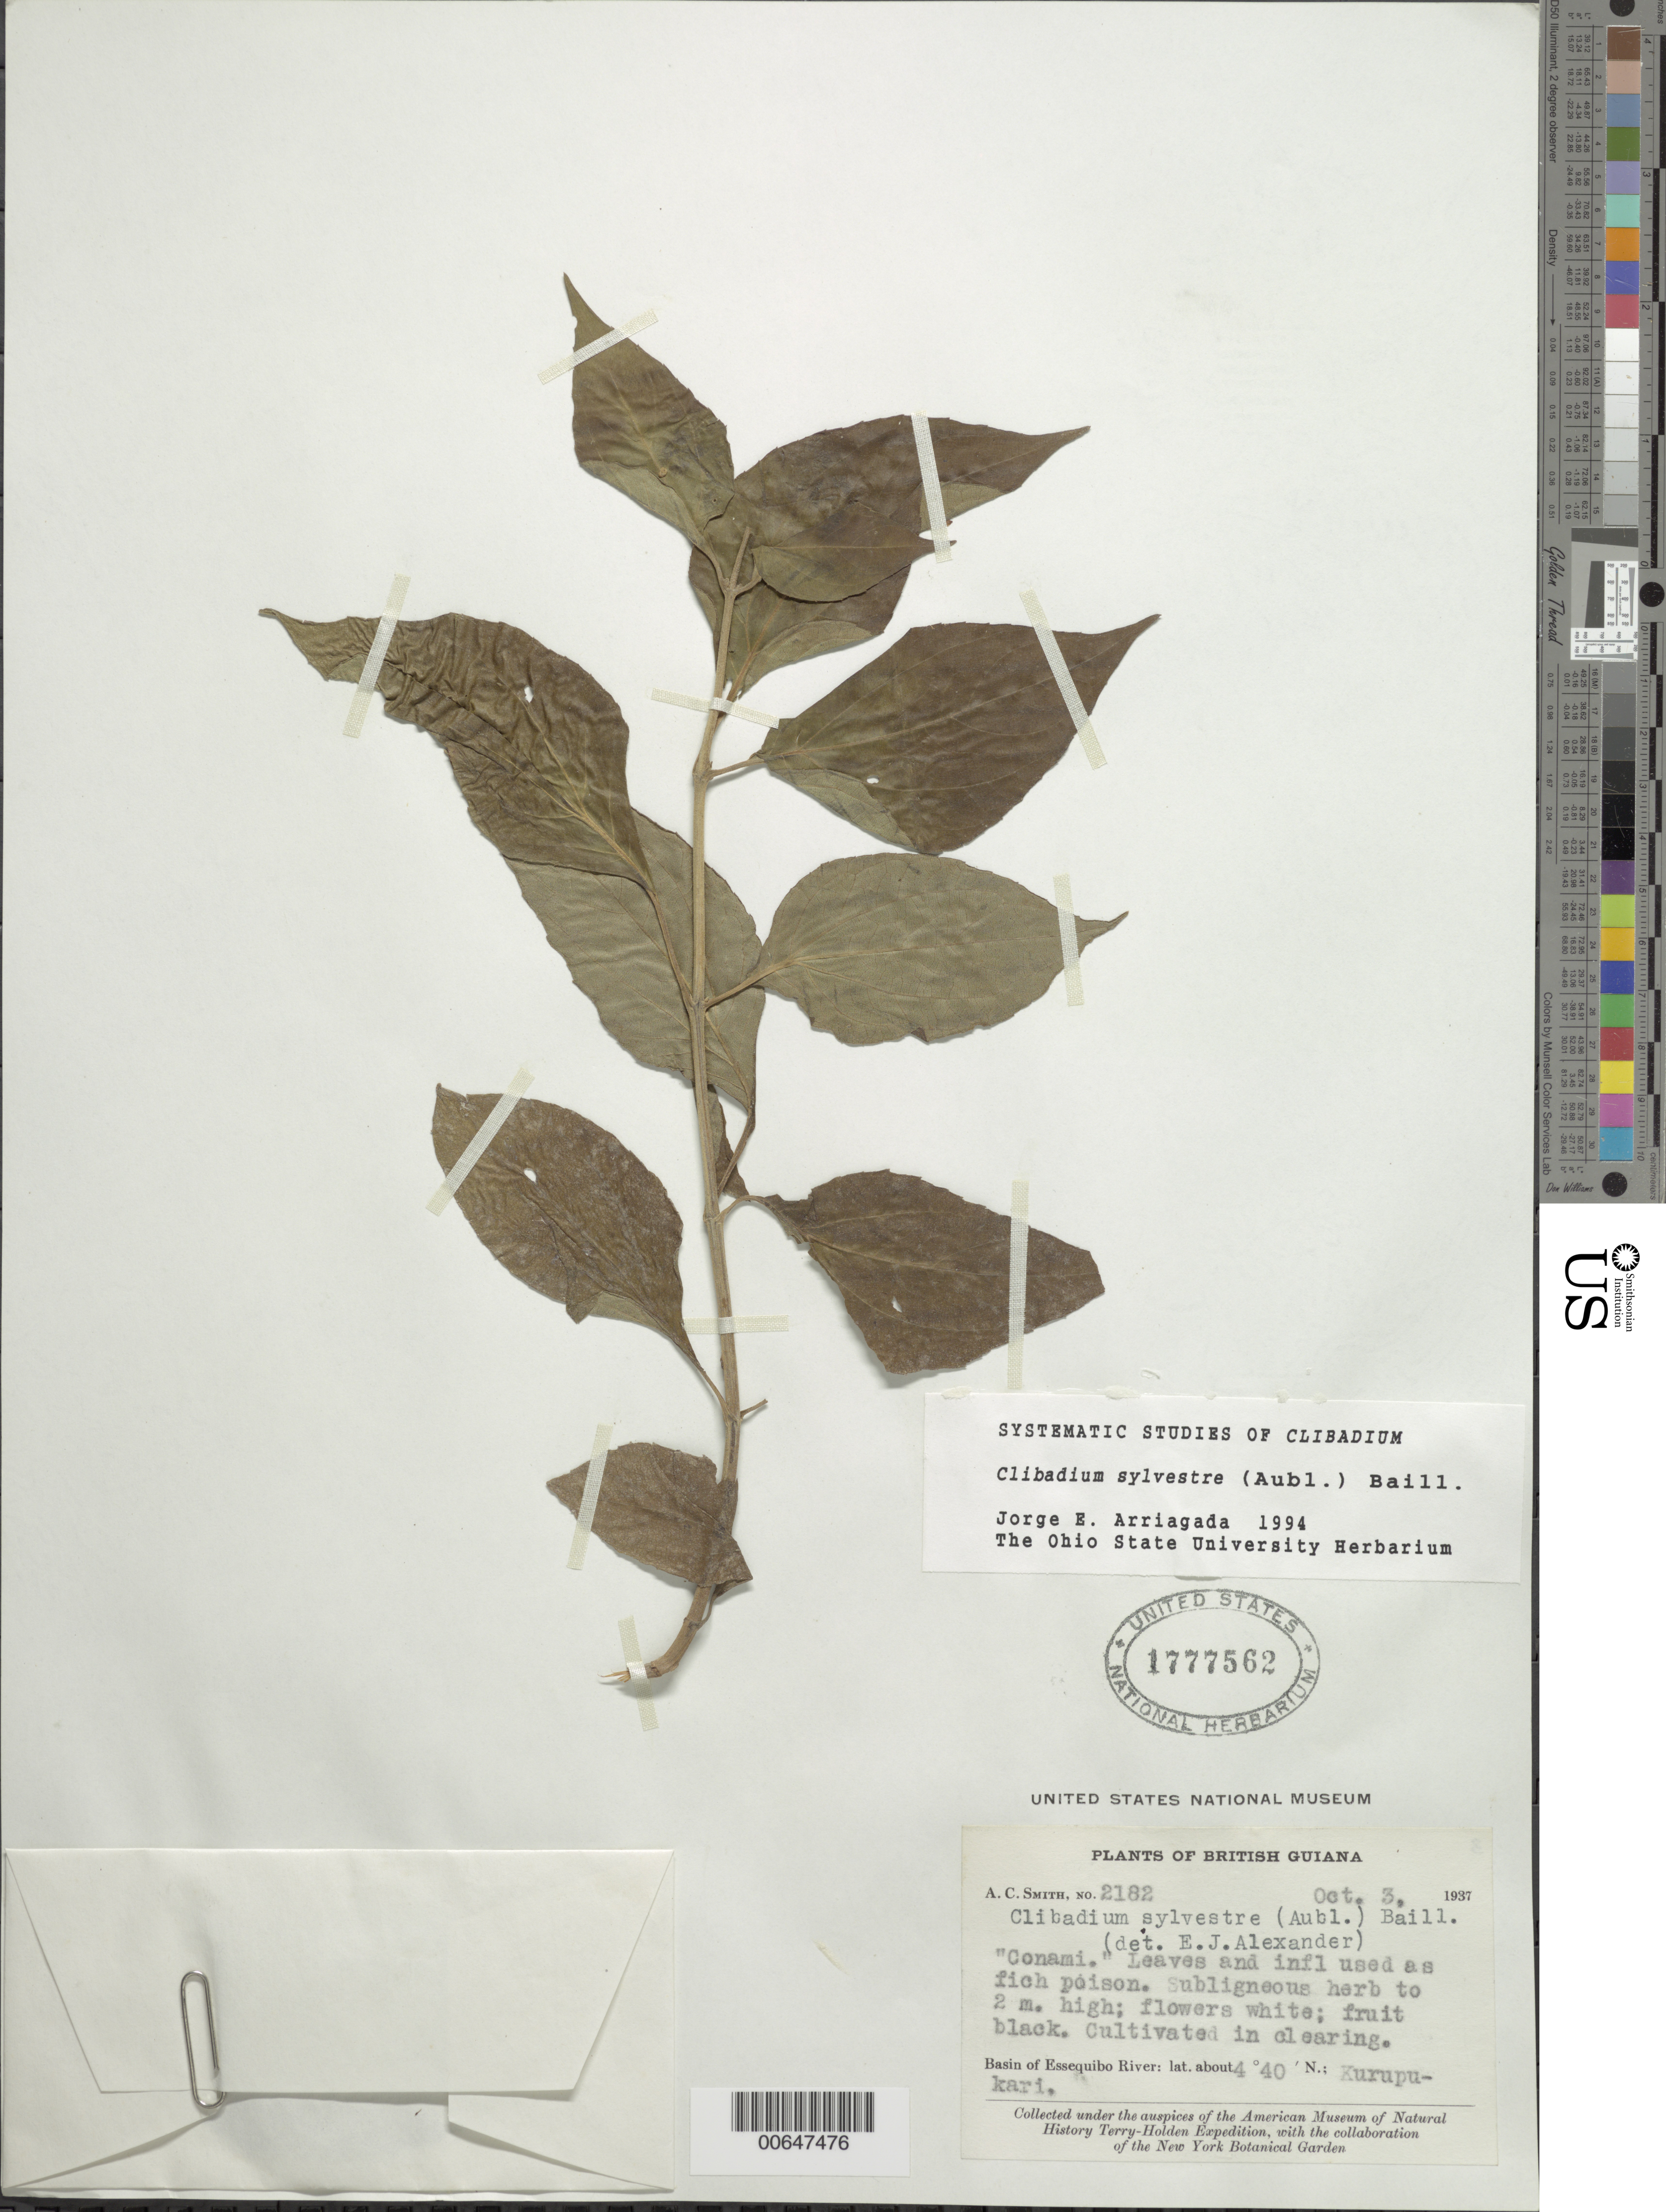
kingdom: Plantae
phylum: Tracheophyta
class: Magnoliopsida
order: Asterales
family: Asteraceae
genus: Clibadium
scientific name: Clibadium sylvestre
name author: (Aubl.) Baill.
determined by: Pruski, J. F.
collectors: A. C. Smith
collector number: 2182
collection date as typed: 3-Oct-37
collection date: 1937-10-03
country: Guyana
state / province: Potaro-Siparuni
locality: Kurupukari, Essequibo River basin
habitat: Clearing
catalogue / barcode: US 1777562